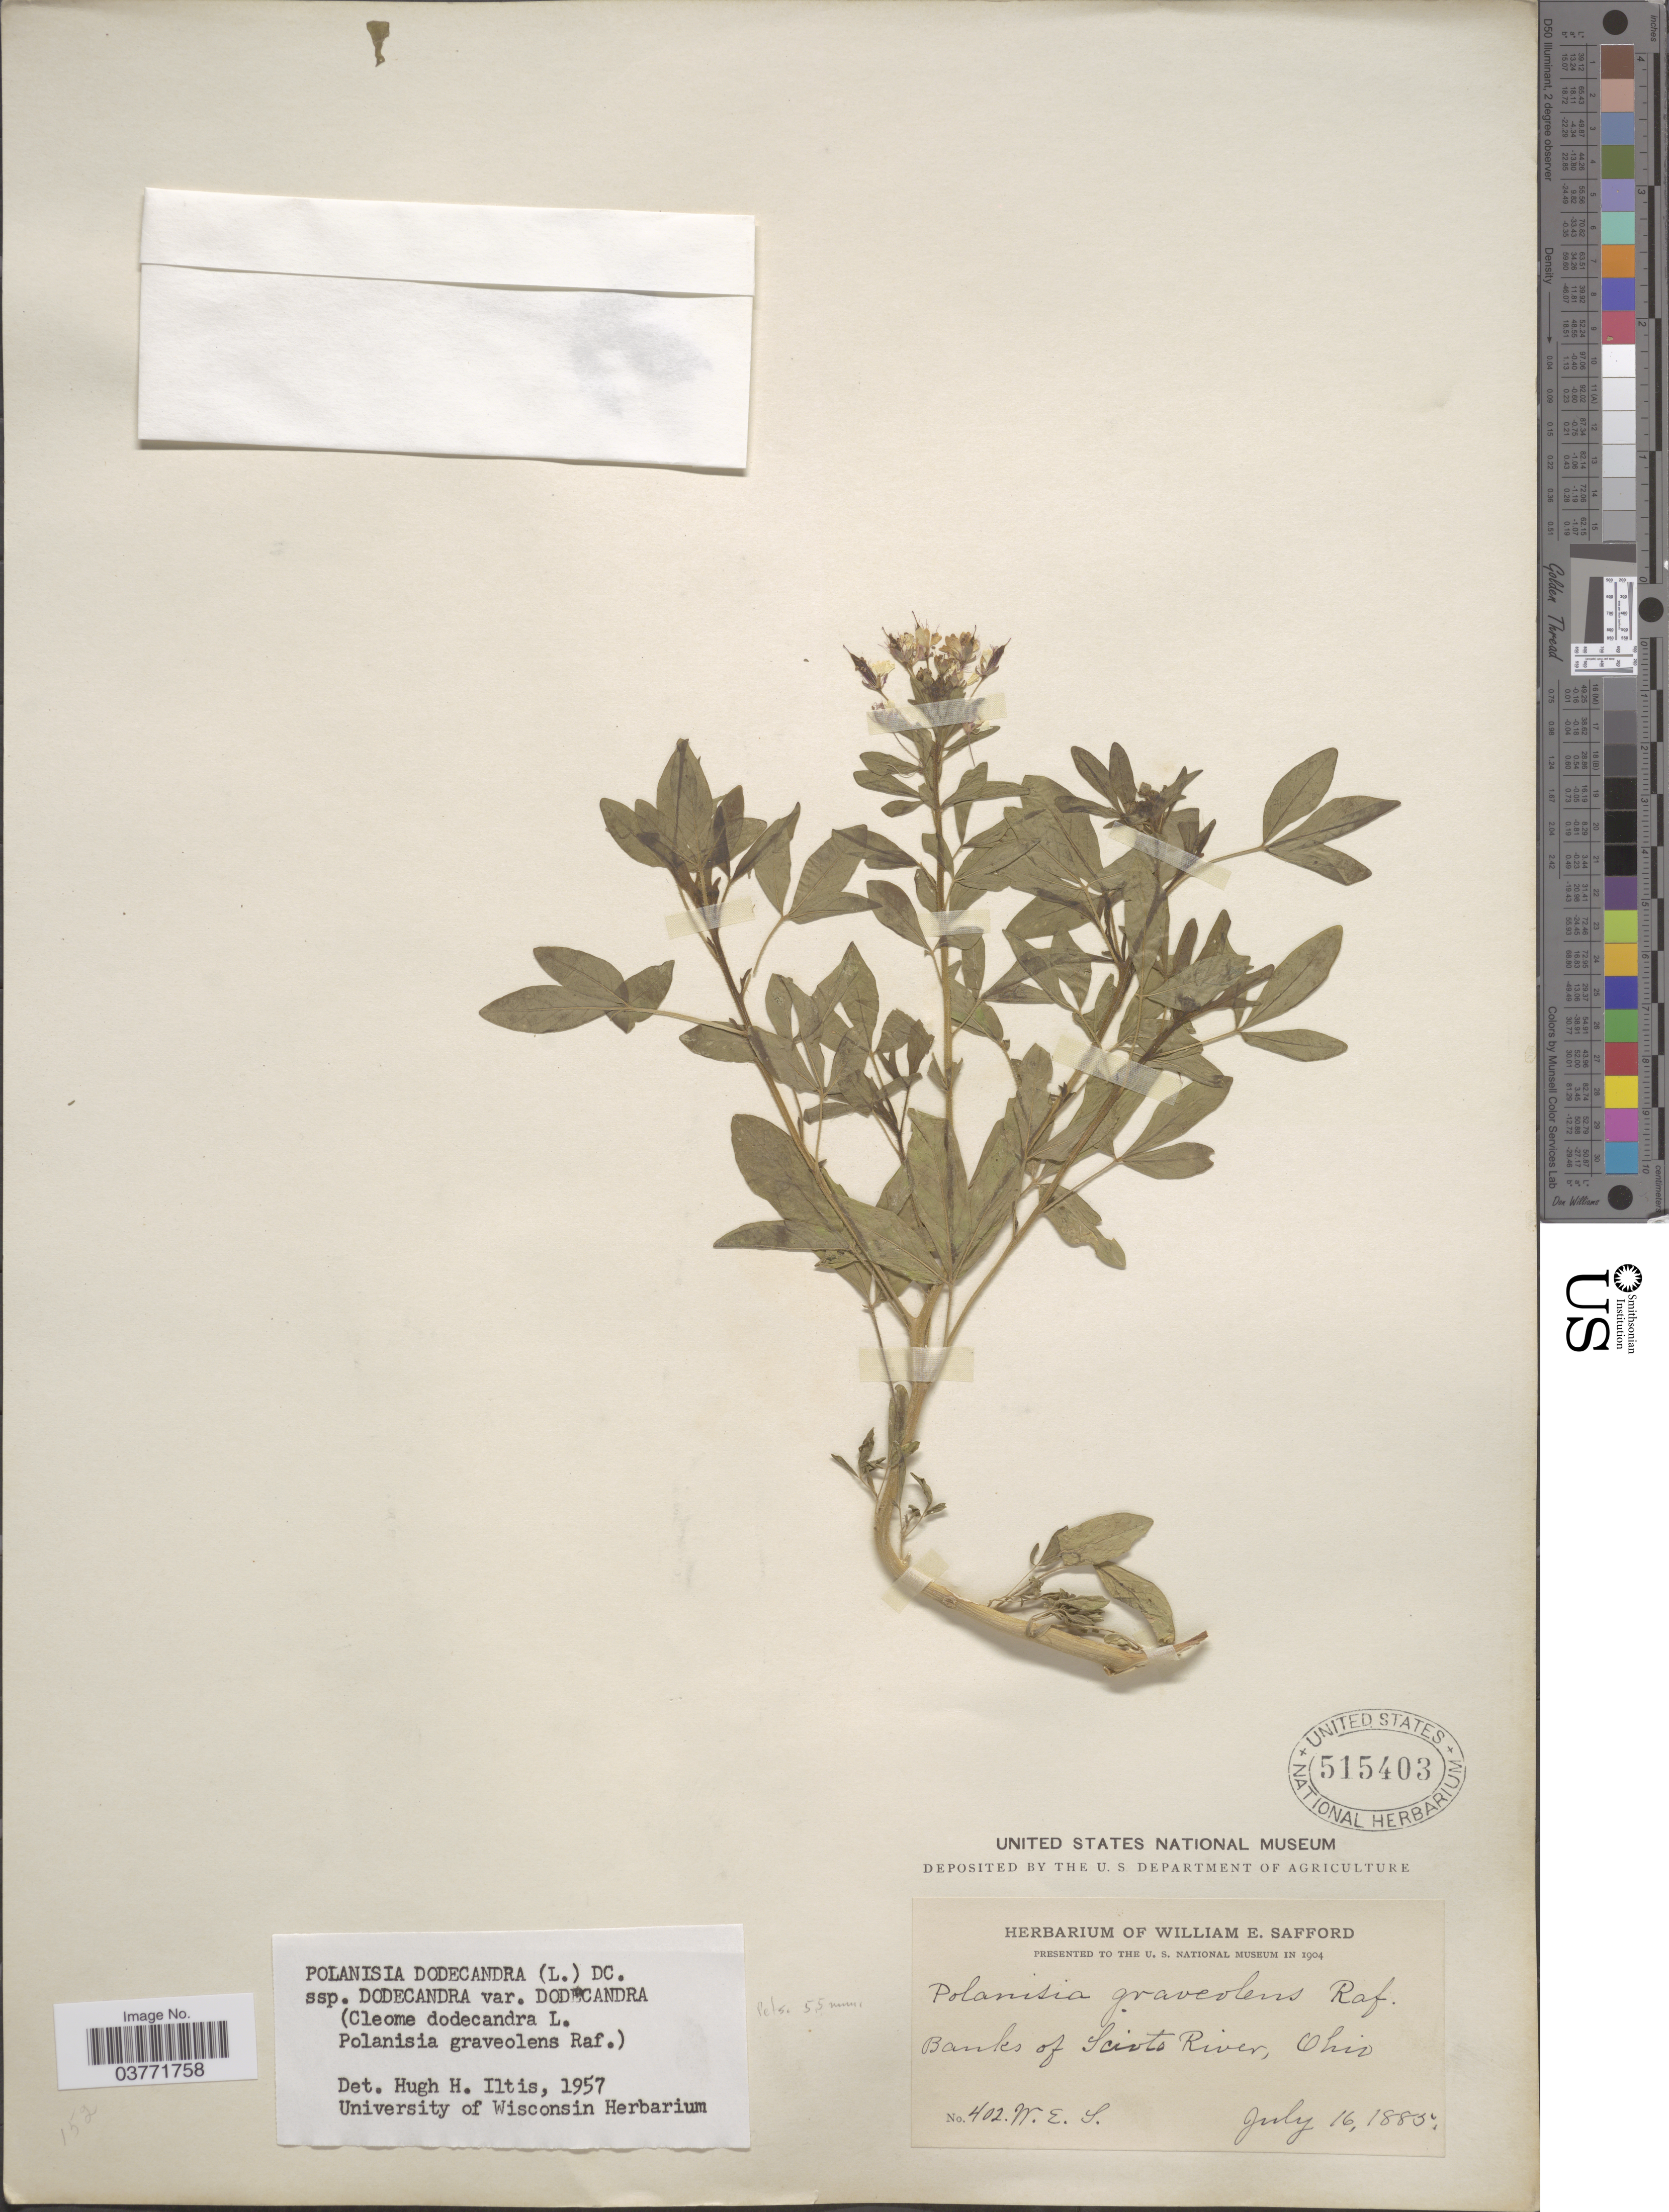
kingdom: Plantae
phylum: Tracheophyta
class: Magnoliopsida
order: Brassicales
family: Cleomaceae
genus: Polanisia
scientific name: Polanisia dodecandra subsp. dodecandra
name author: (L.) DC.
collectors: W. E. Safford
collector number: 402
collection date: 1885-07-16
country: United States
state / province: Ohio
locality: Banks of Scioto river.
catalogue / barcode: US 515403